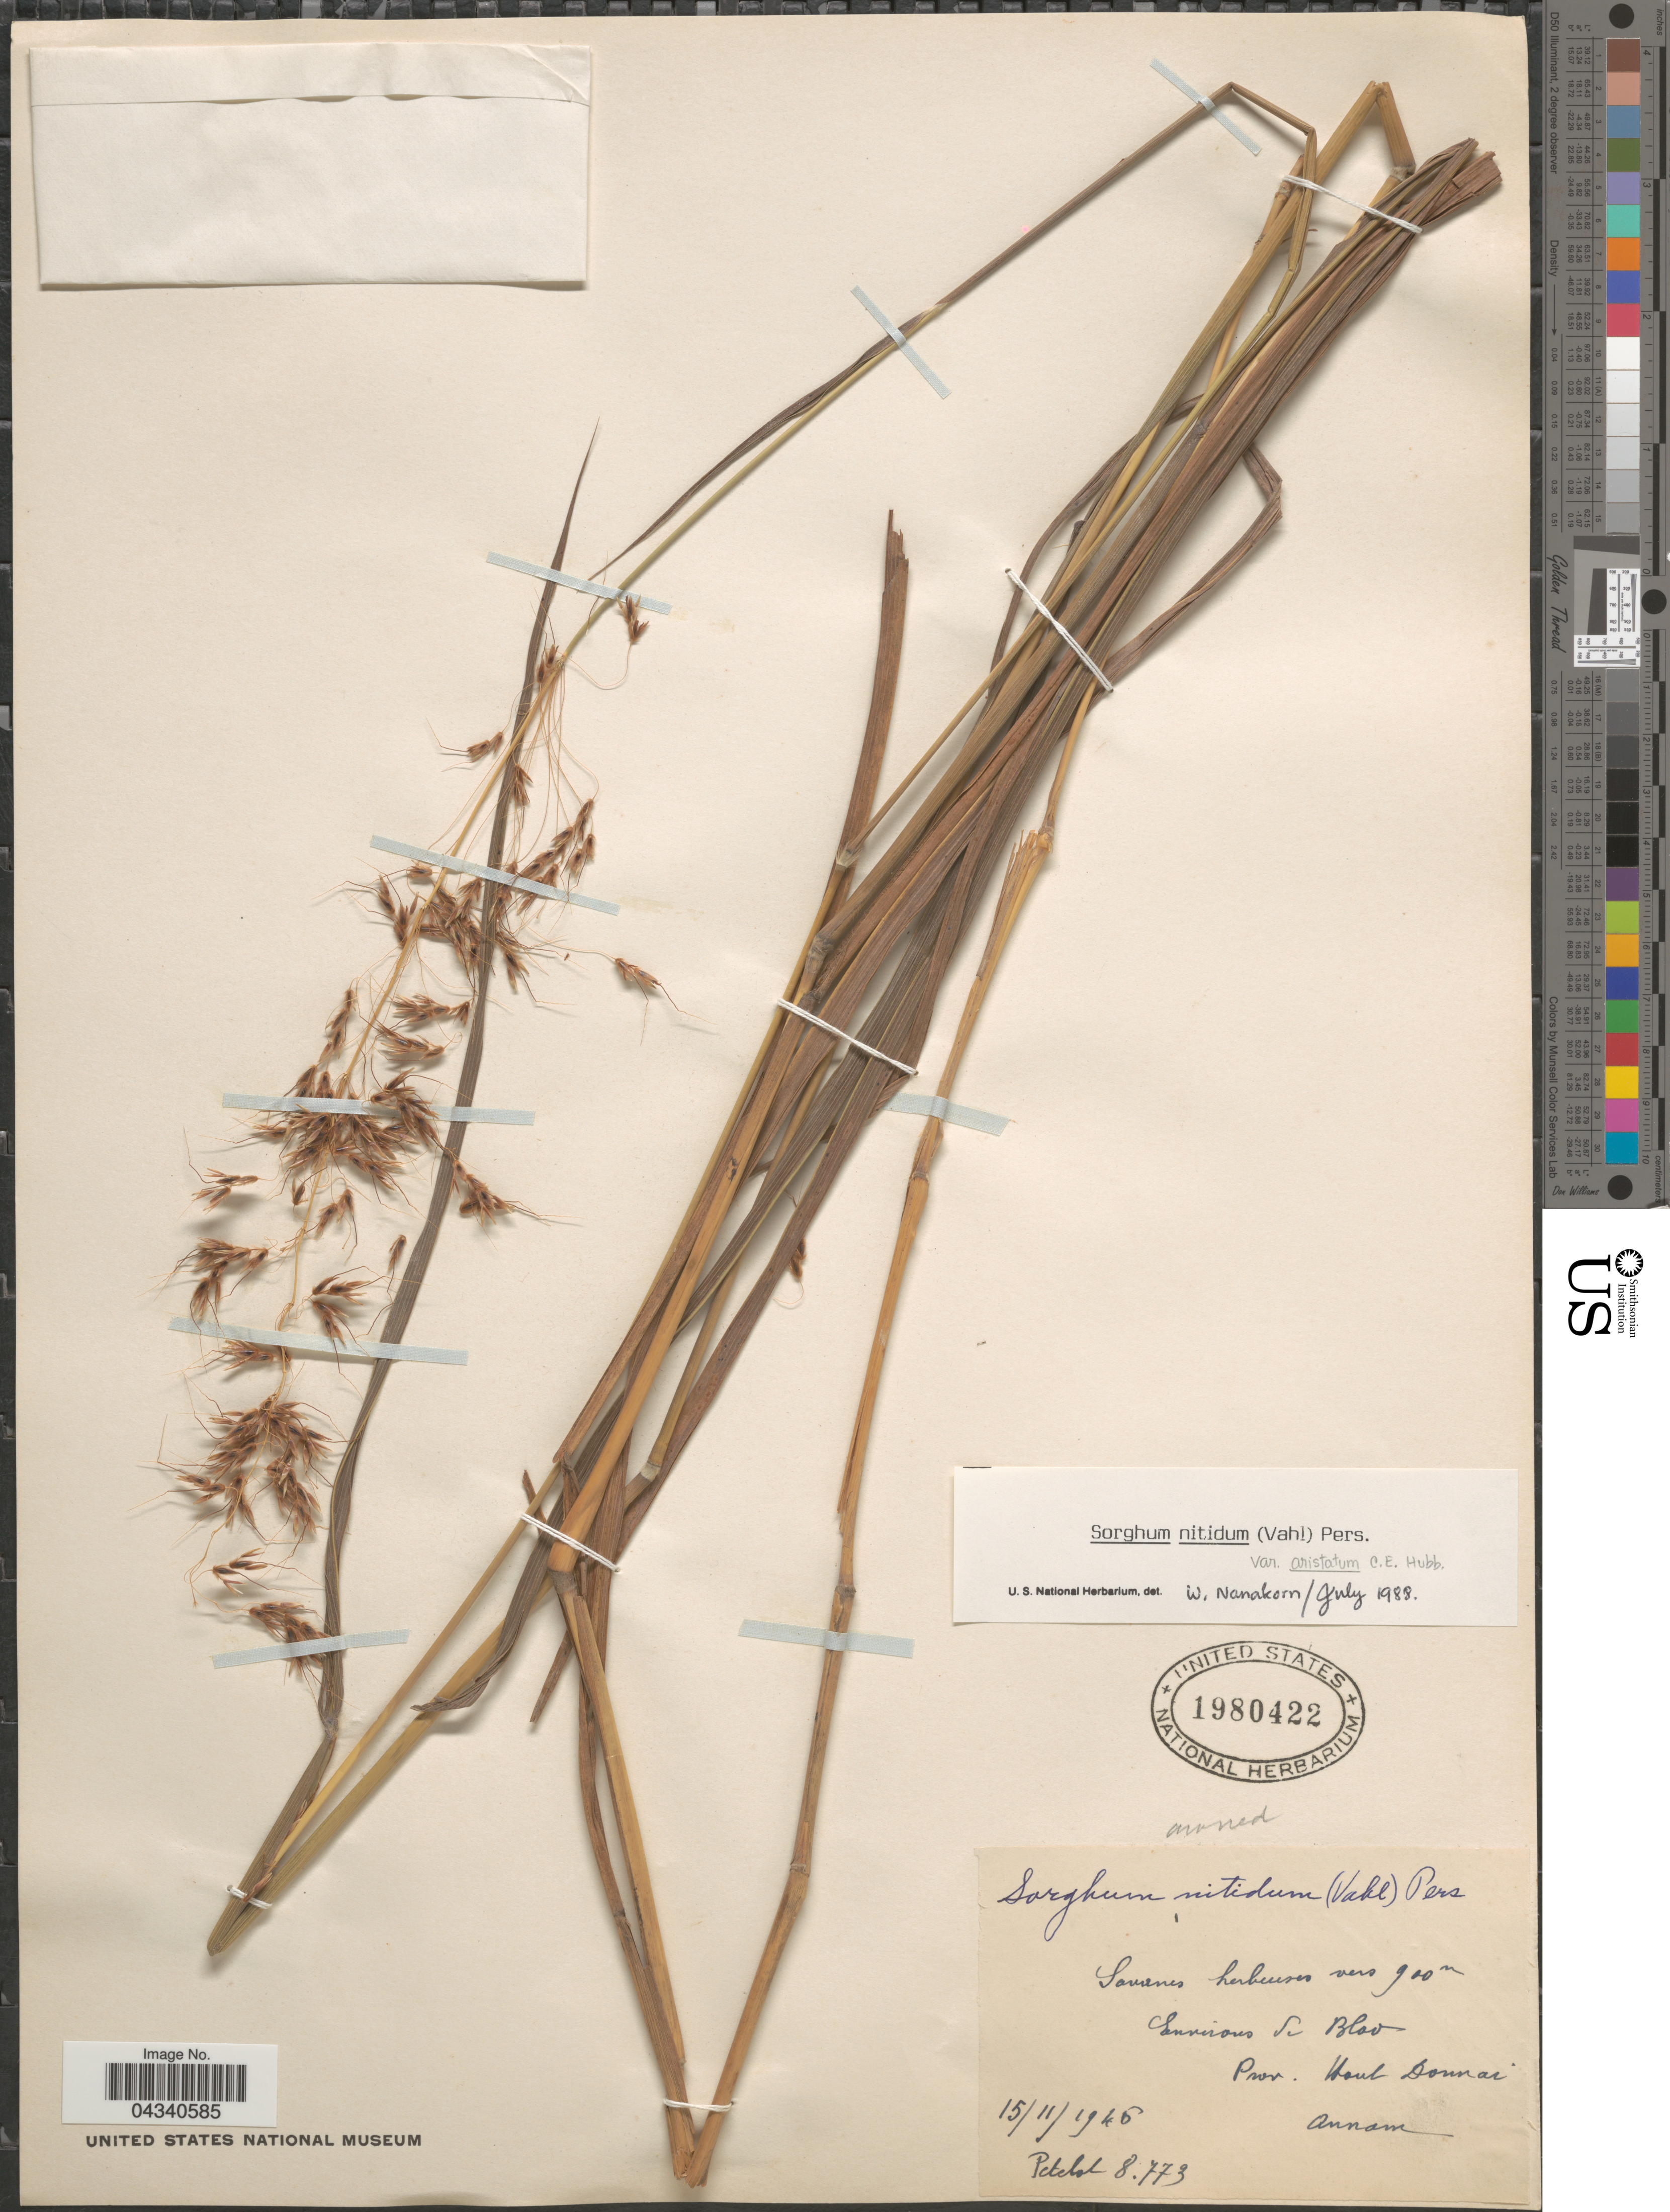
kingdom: Plantae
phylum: Tracheophyta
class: Liliopsida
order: Poales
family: Poaceae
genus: Sorghum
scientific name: Sorghum nitidum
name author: (Vahl) Pers.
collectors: Pételot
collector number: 8773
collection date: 1946-11-15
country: Vietnam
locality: Environs de Blao. Prov. Haut Donnai. Annam.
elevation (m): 900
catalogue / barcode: US 1980422